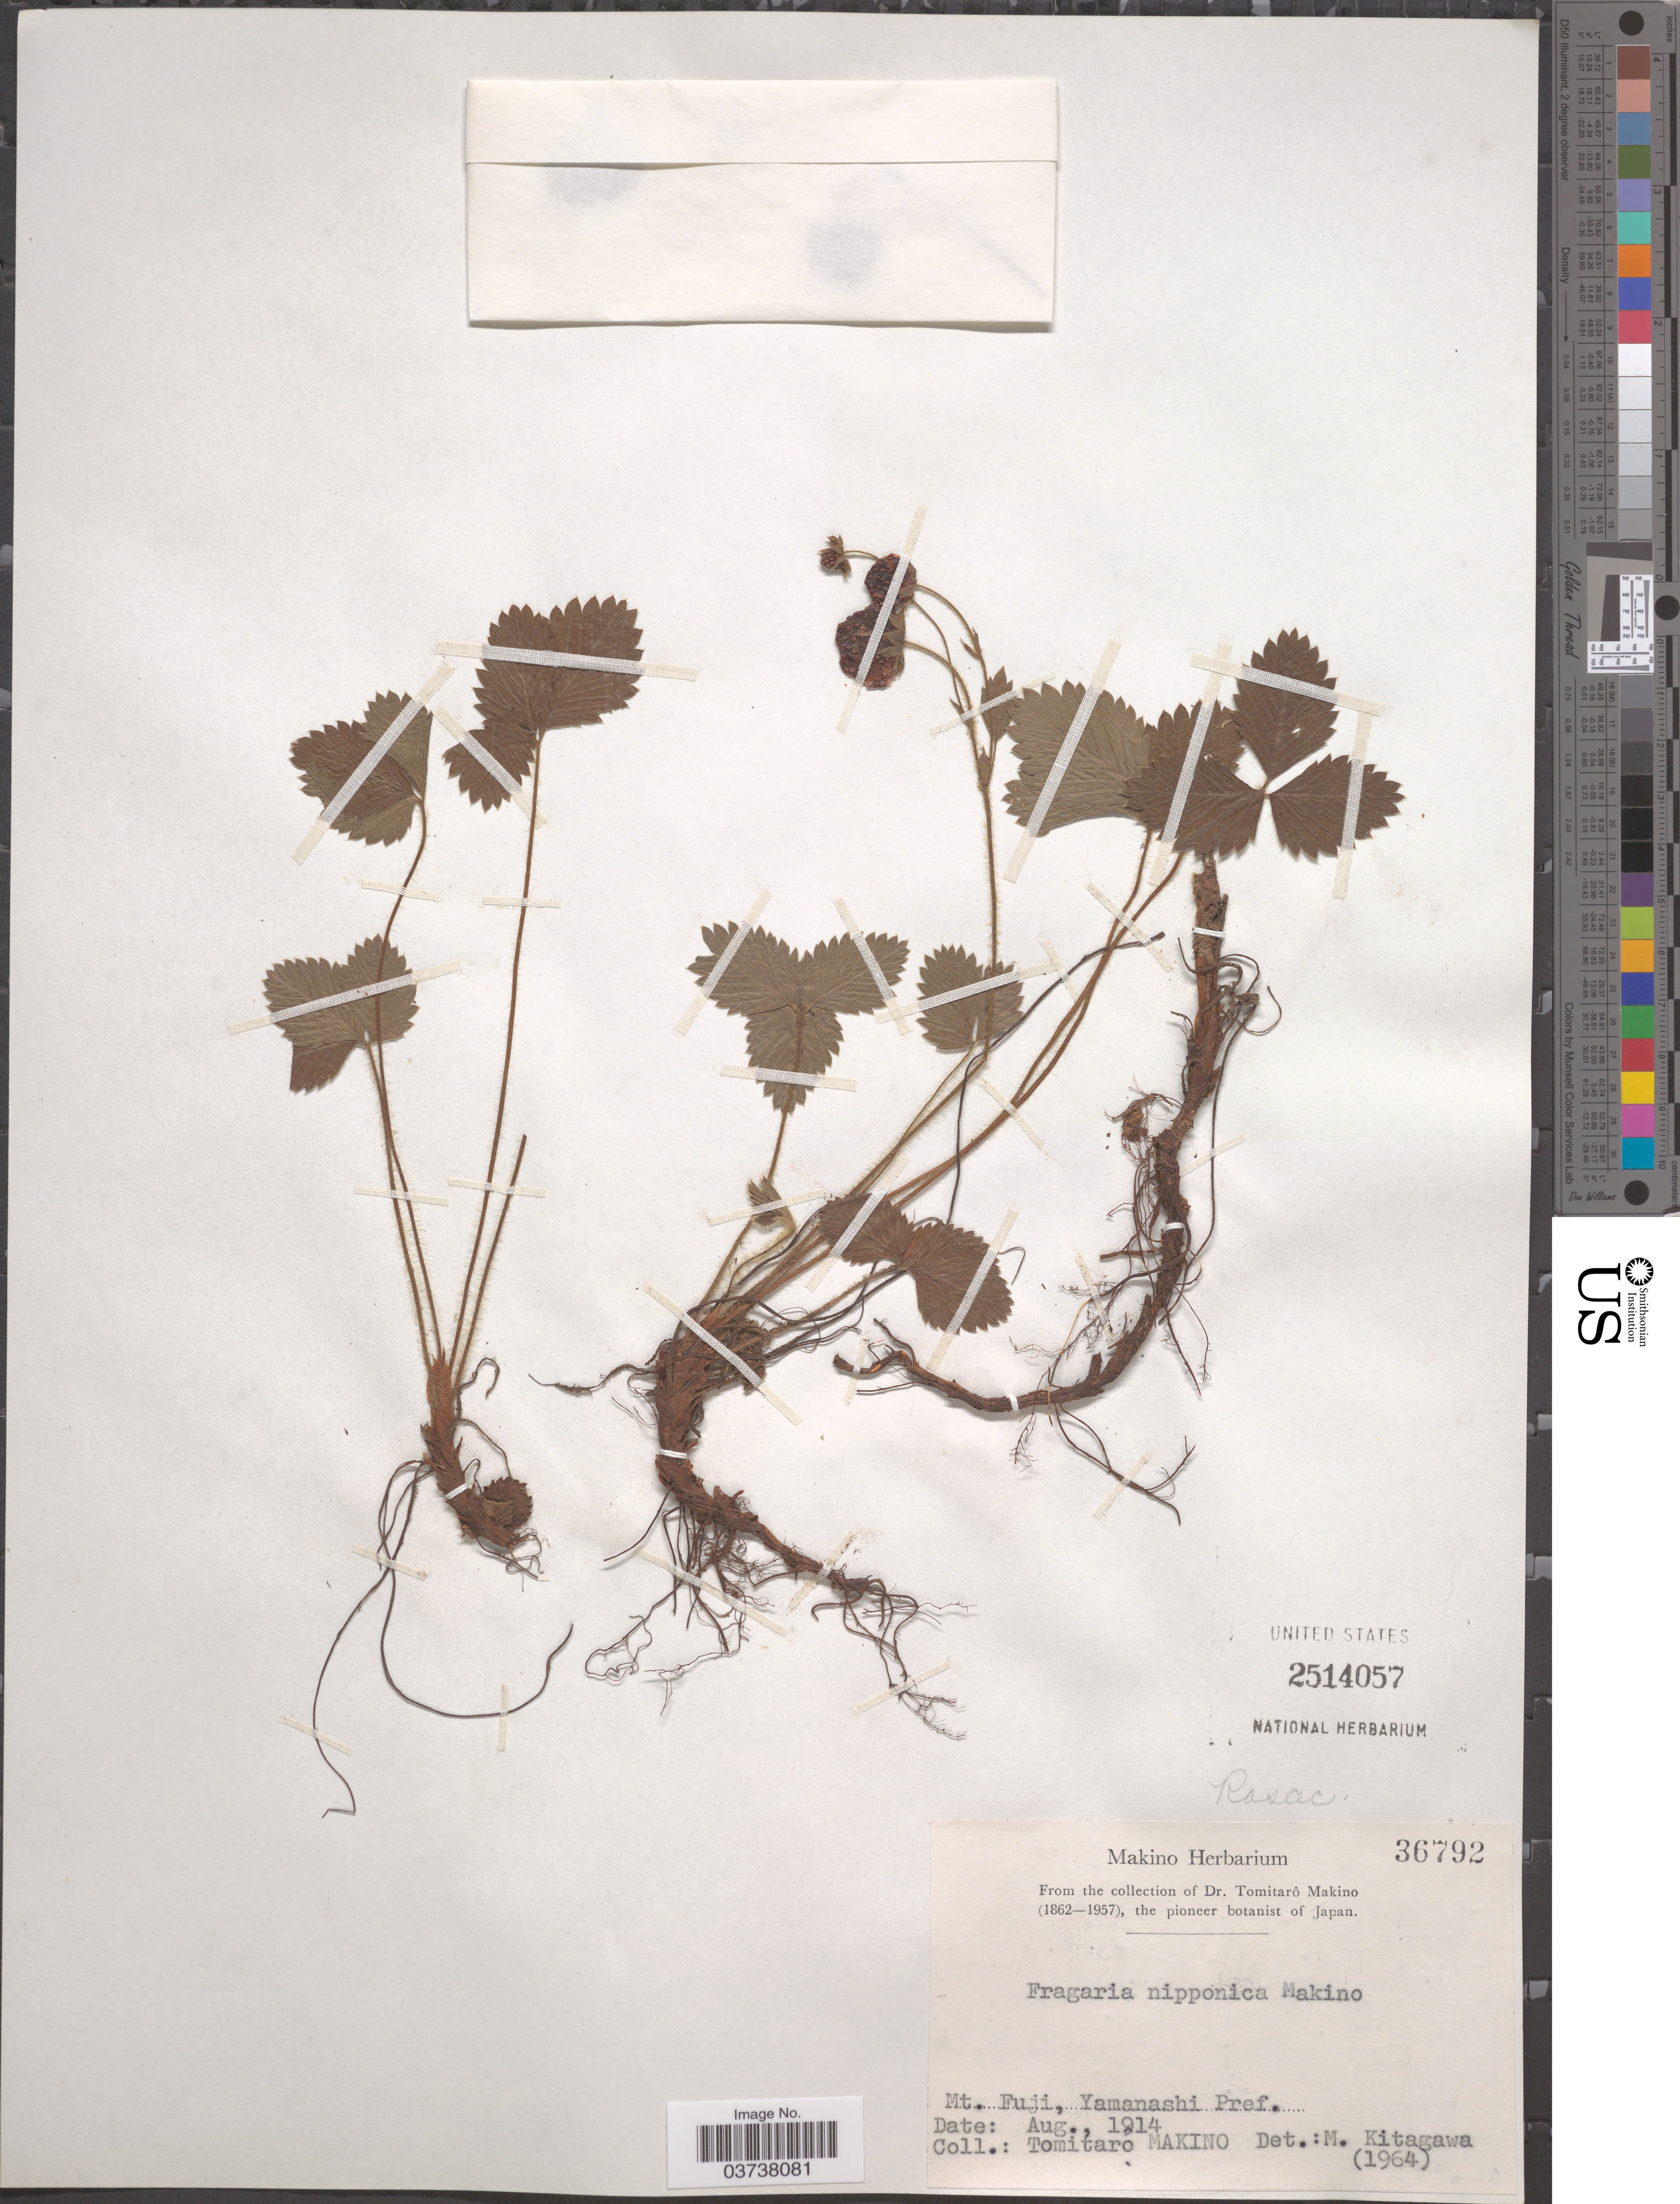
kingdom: Plantae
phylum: Tracheophyta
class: Magnoliopsida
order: Rosales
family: Rosaceae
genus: Fragaria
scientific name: Fragaria nipponica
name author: Makino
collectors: T. Makino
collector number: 36792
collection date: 1914-08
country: Japan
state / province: Yamanasi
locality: Mt. Fuji, Yamanashi Pref.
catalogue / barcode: US 2514057